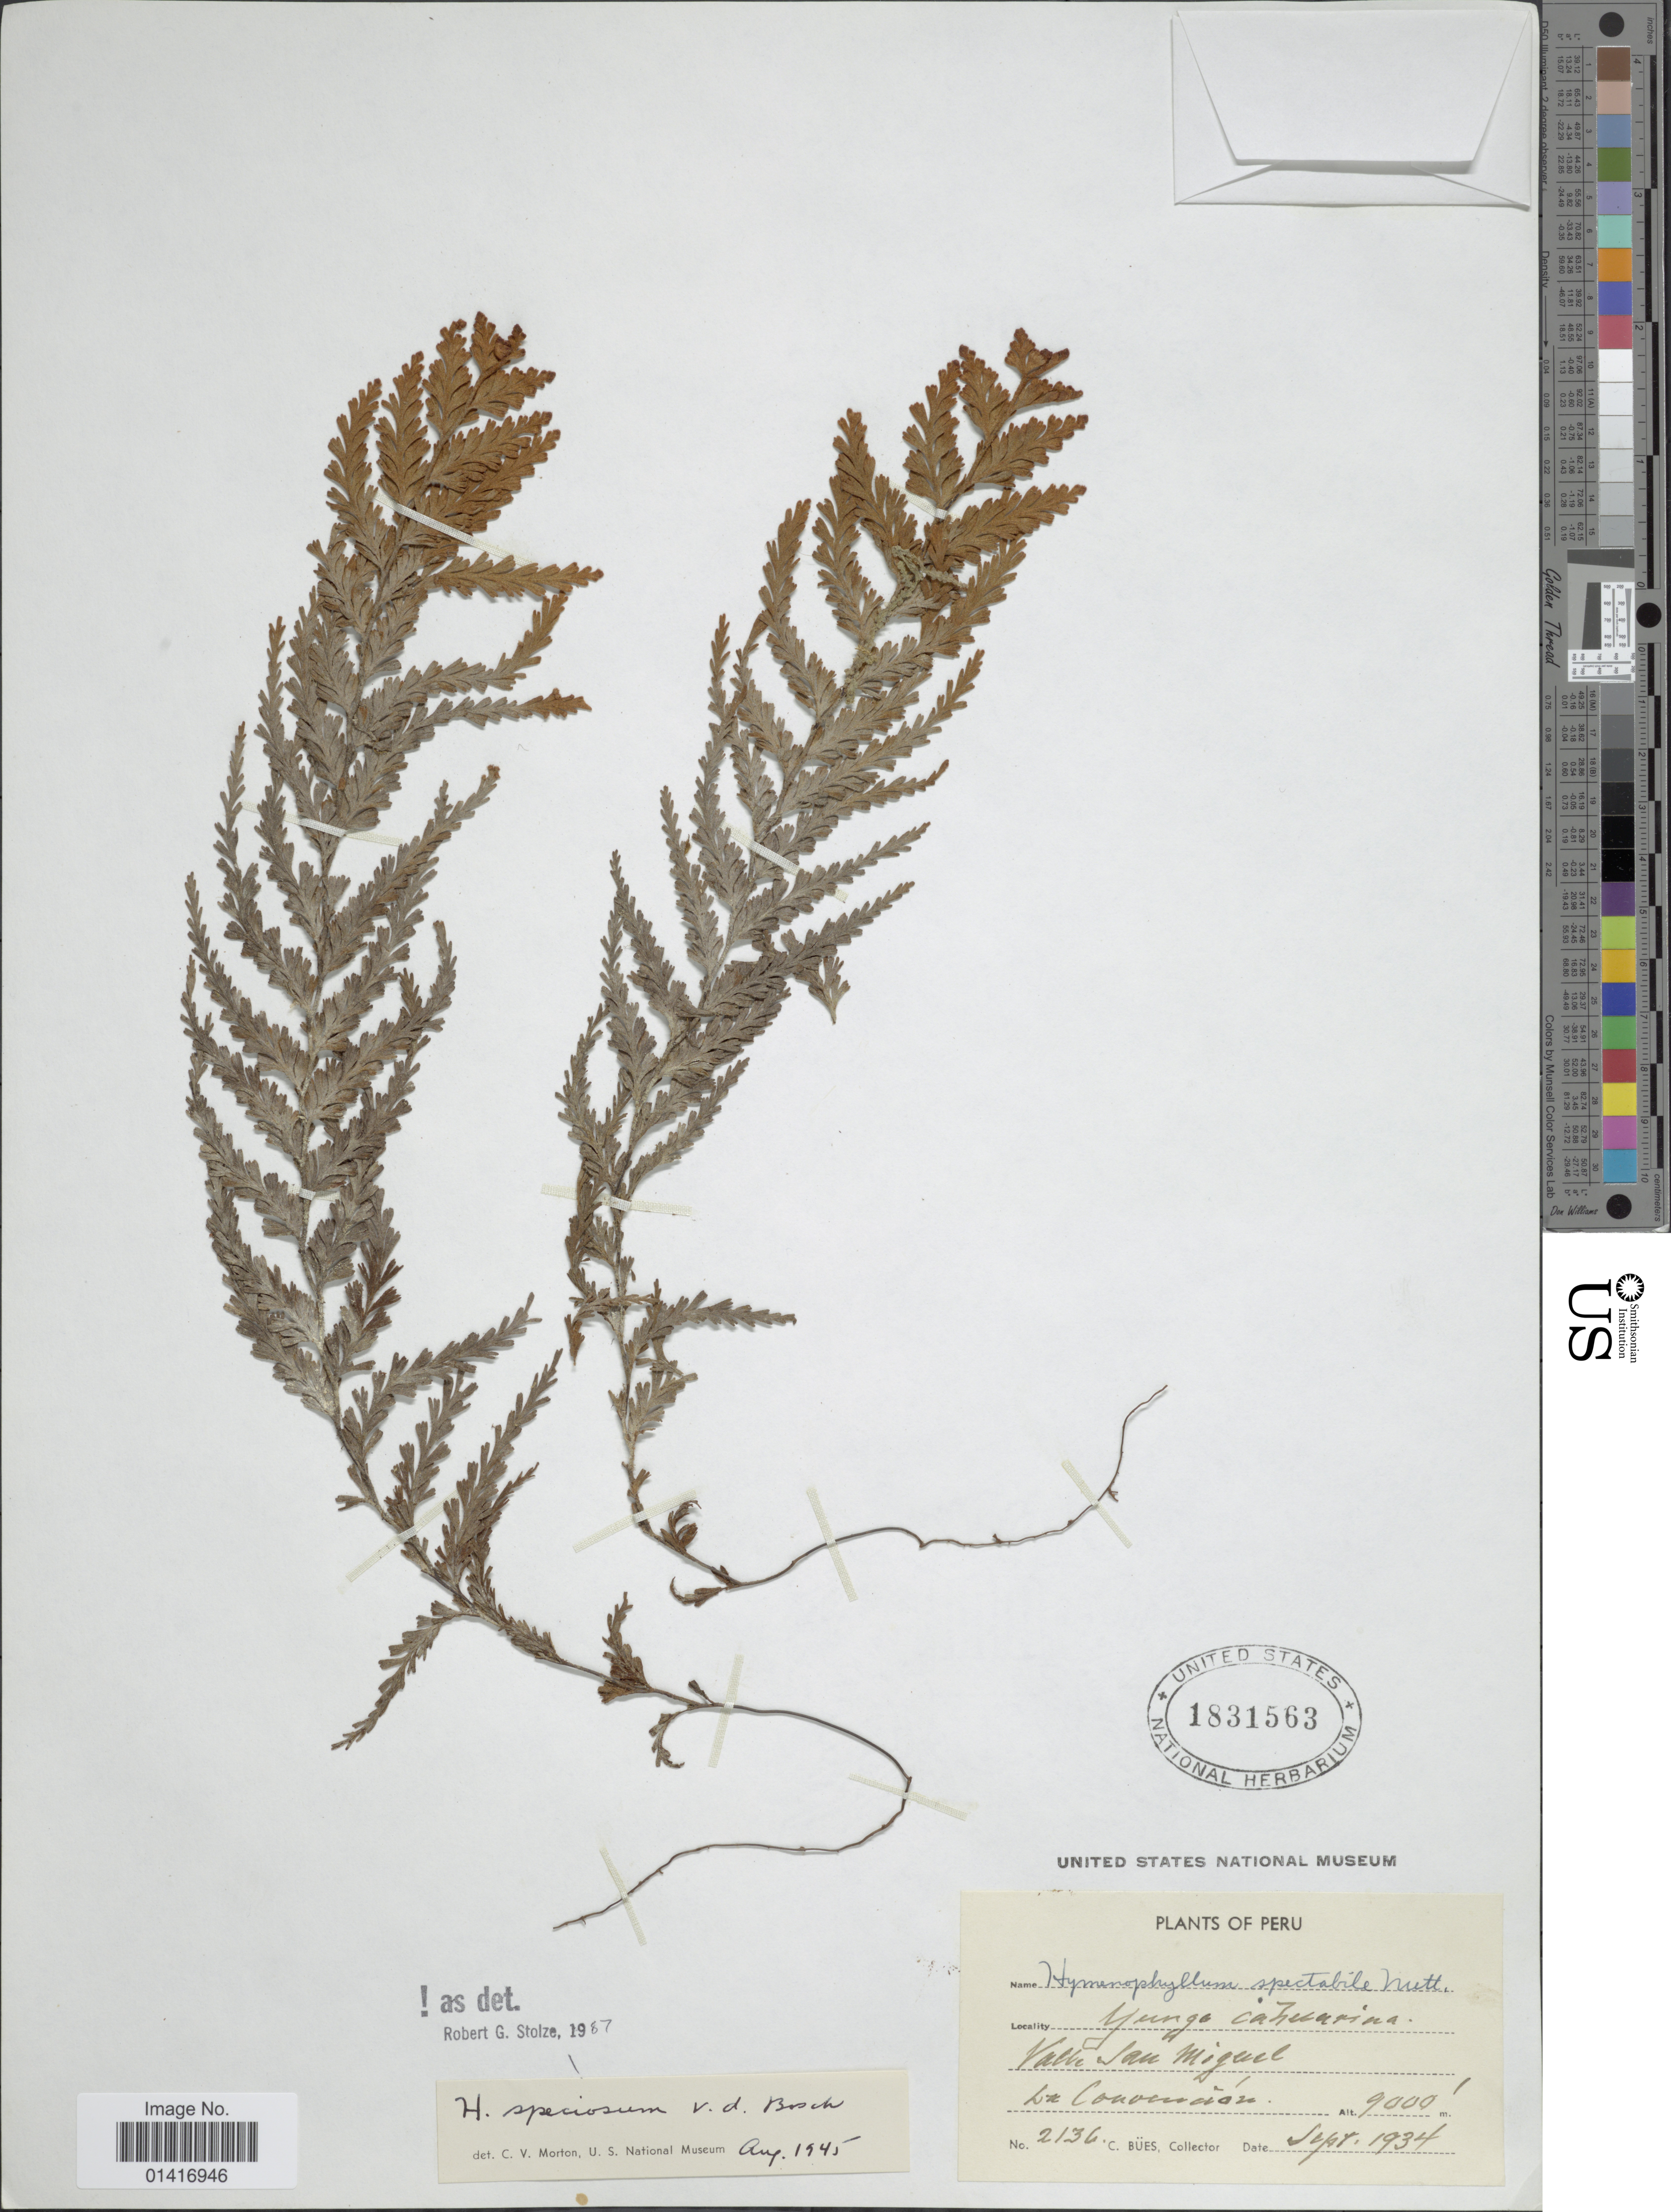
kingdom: Plantae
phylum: Tracheophyta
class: Polypodiopsida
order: Hymenophyllales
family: Hymenophyllaceae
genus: Hymenophyllum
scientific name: Hymenophyllum speciosum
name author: Bosch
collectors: C. Bues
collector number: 2136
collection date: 1934-09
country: Peru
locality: Yunga cahuarina, Valle San Miguel, La Convención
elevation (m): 2743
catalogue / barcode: US 1831563